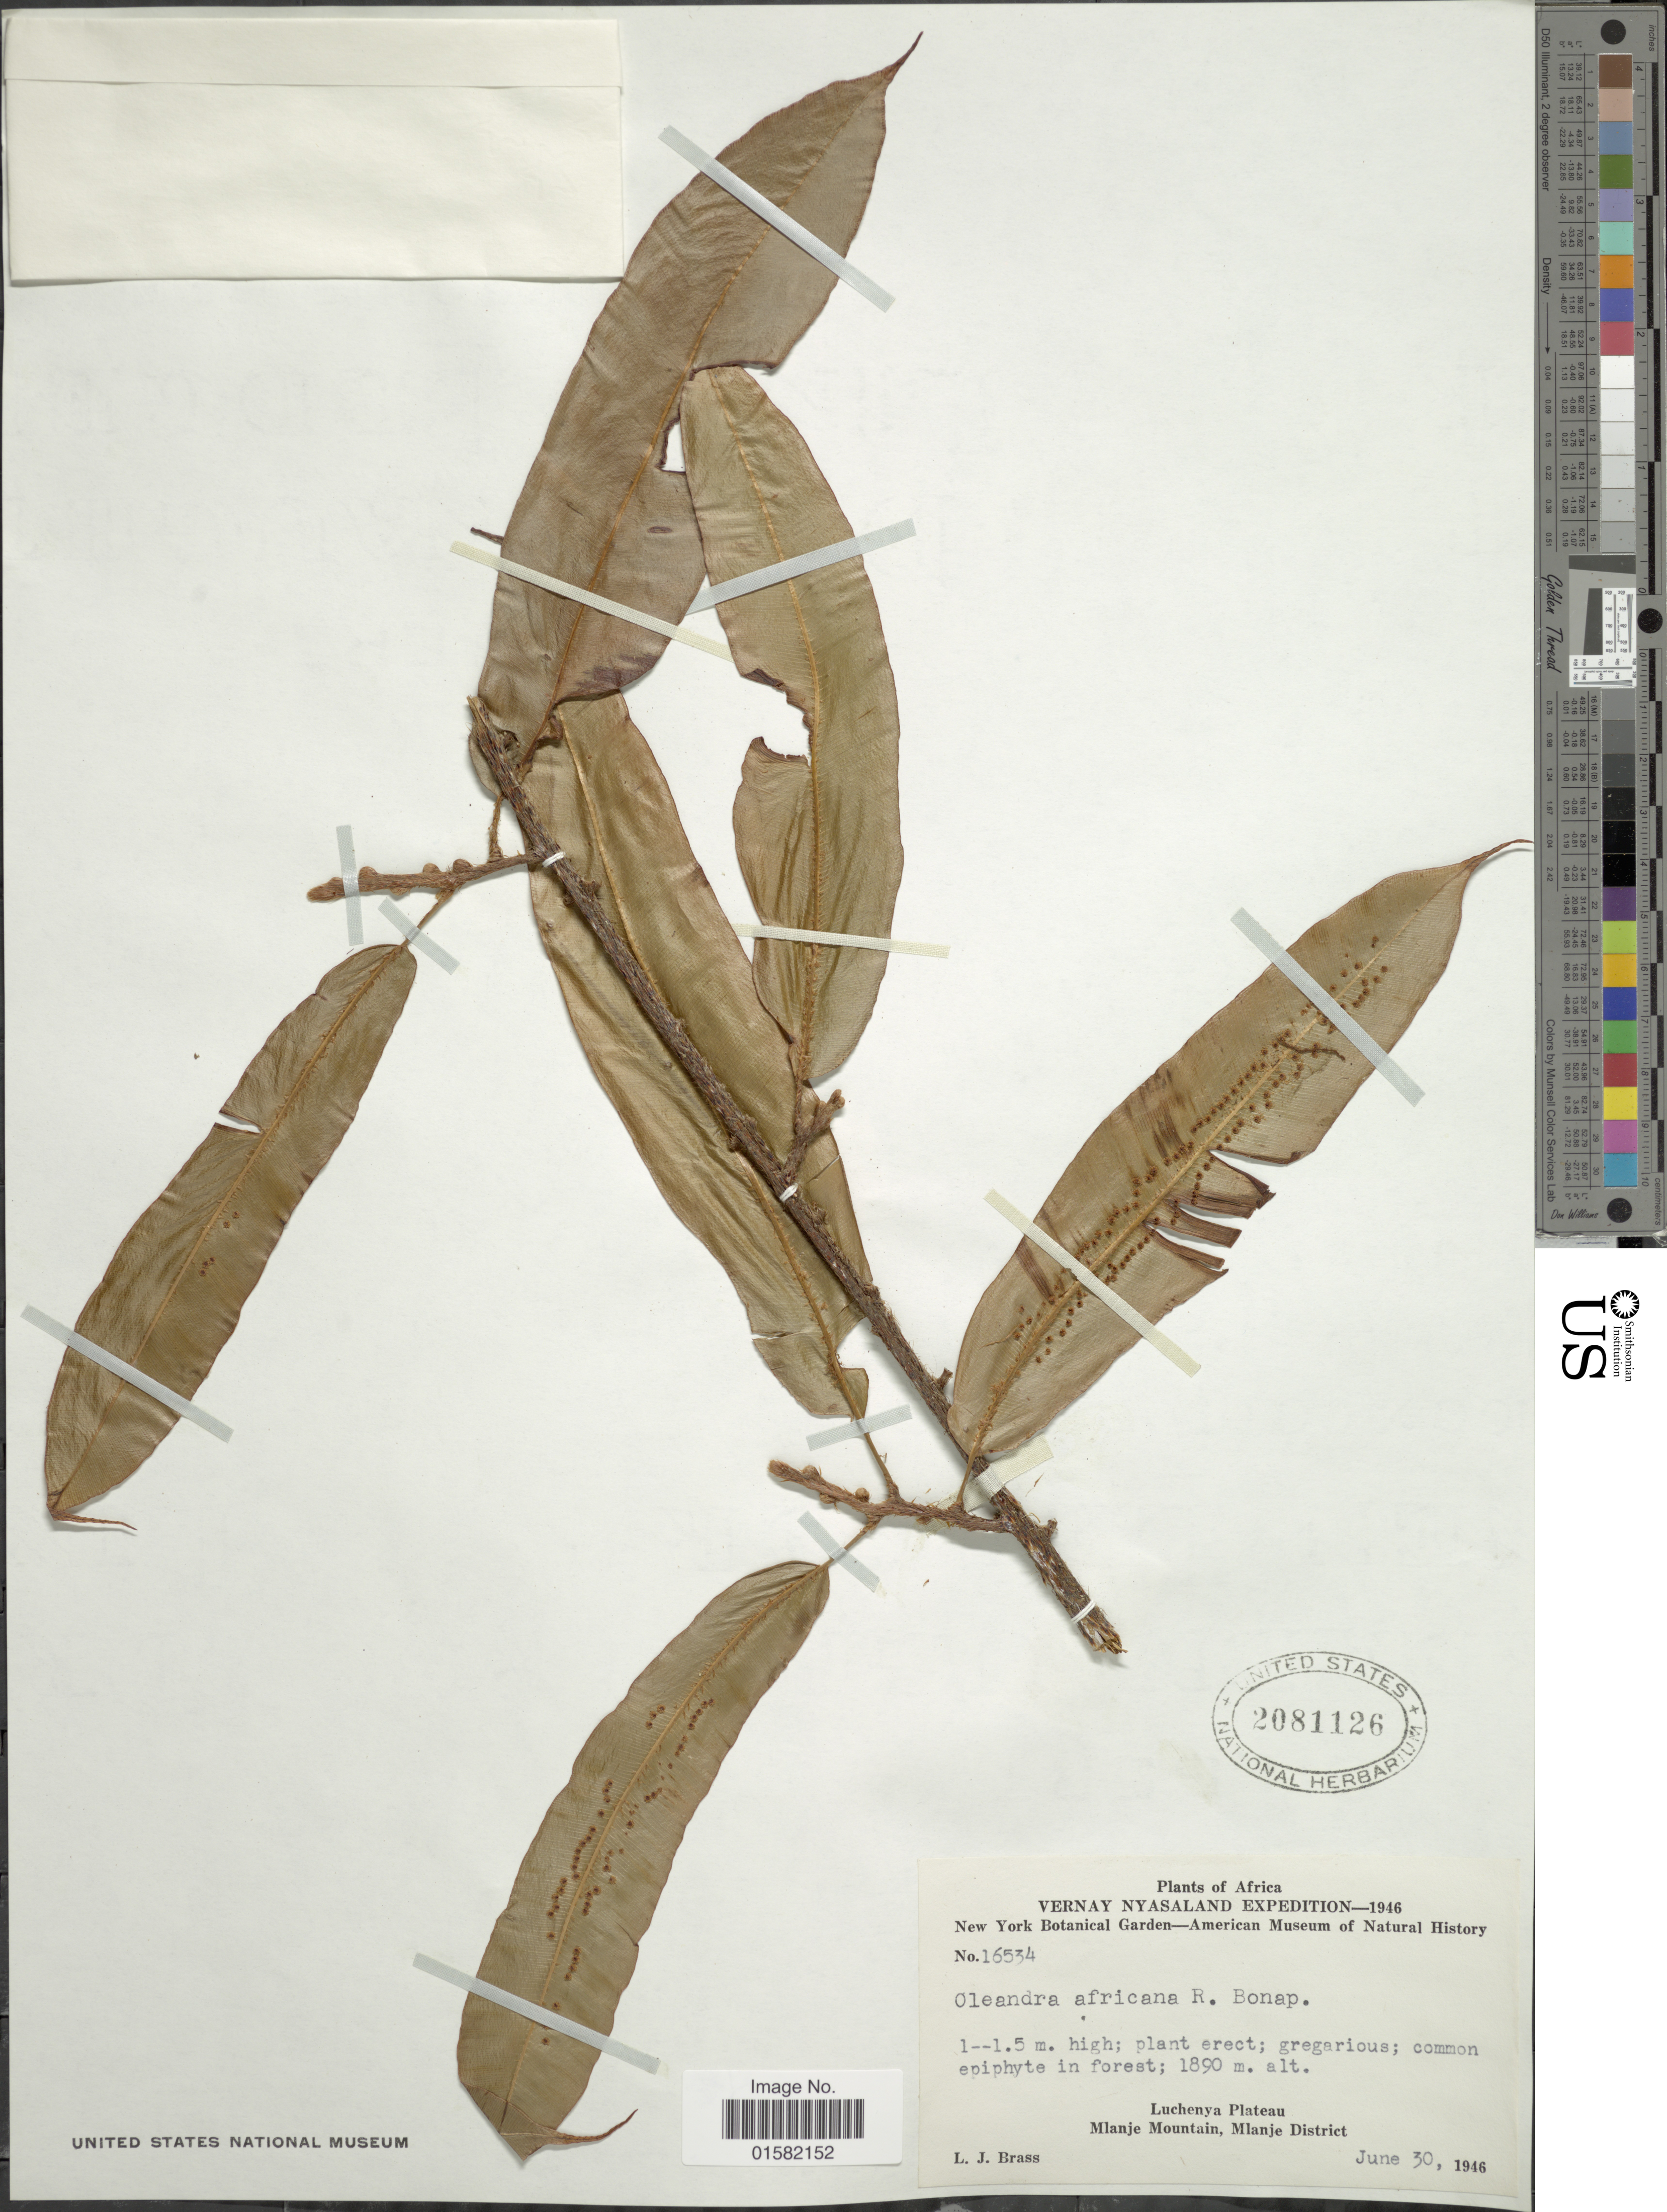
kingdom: Plantae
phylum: Tracheophyta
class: Polypodiopsida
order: Polypodiales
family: Oleandraceae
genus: Oleandra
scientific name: Oleandra africana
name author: Bonap.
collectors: L. J. Brass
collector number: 16534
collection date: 1946-06-30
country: Malawi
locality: Africa, Vernay Nyasaland, Luchenya Plateau Mlanje Mountain, Mlanje District.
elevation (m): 1890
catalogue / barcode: US 2081126